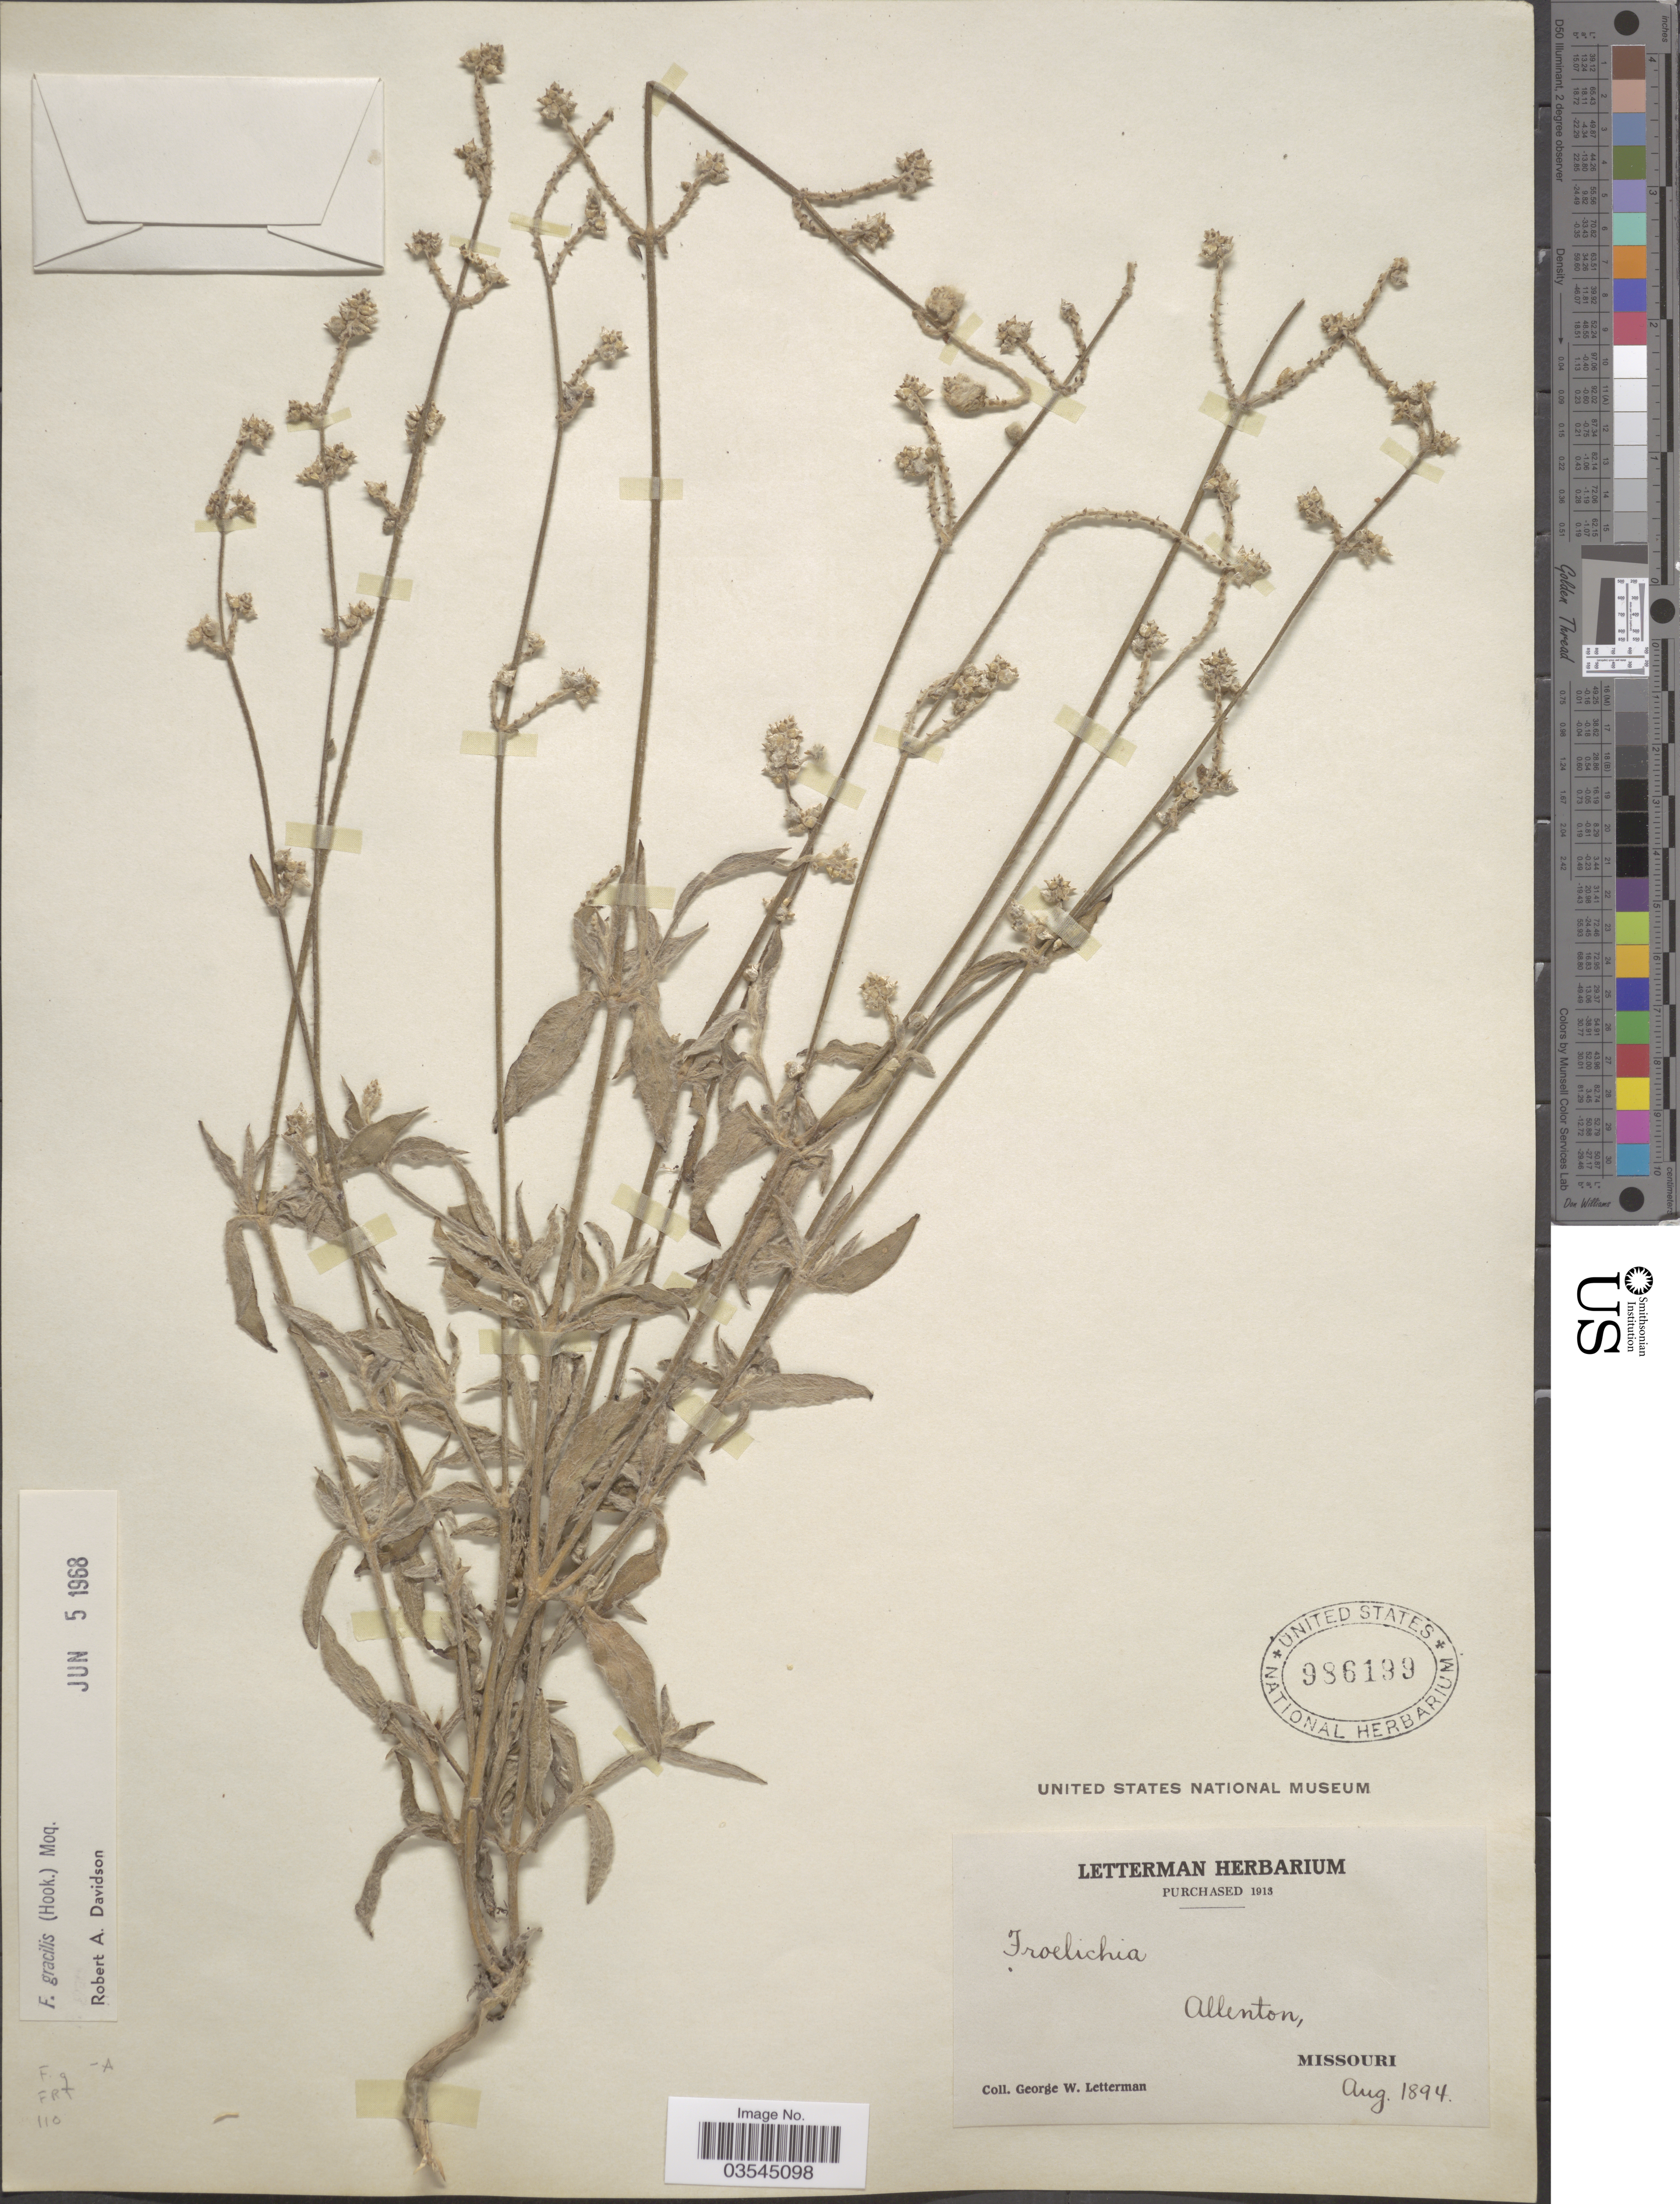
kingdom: Plantae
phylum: Tracheophyta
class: Magnoliopsida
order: Caryophyllales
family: Amaranthaceae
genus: Froelichia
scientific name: Froelichia gracilis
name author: (Hook.) Moq.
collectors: G. W. Letterman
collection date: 1894-08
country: United States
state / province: Missouri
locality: Allenton.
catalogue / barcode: US 986199